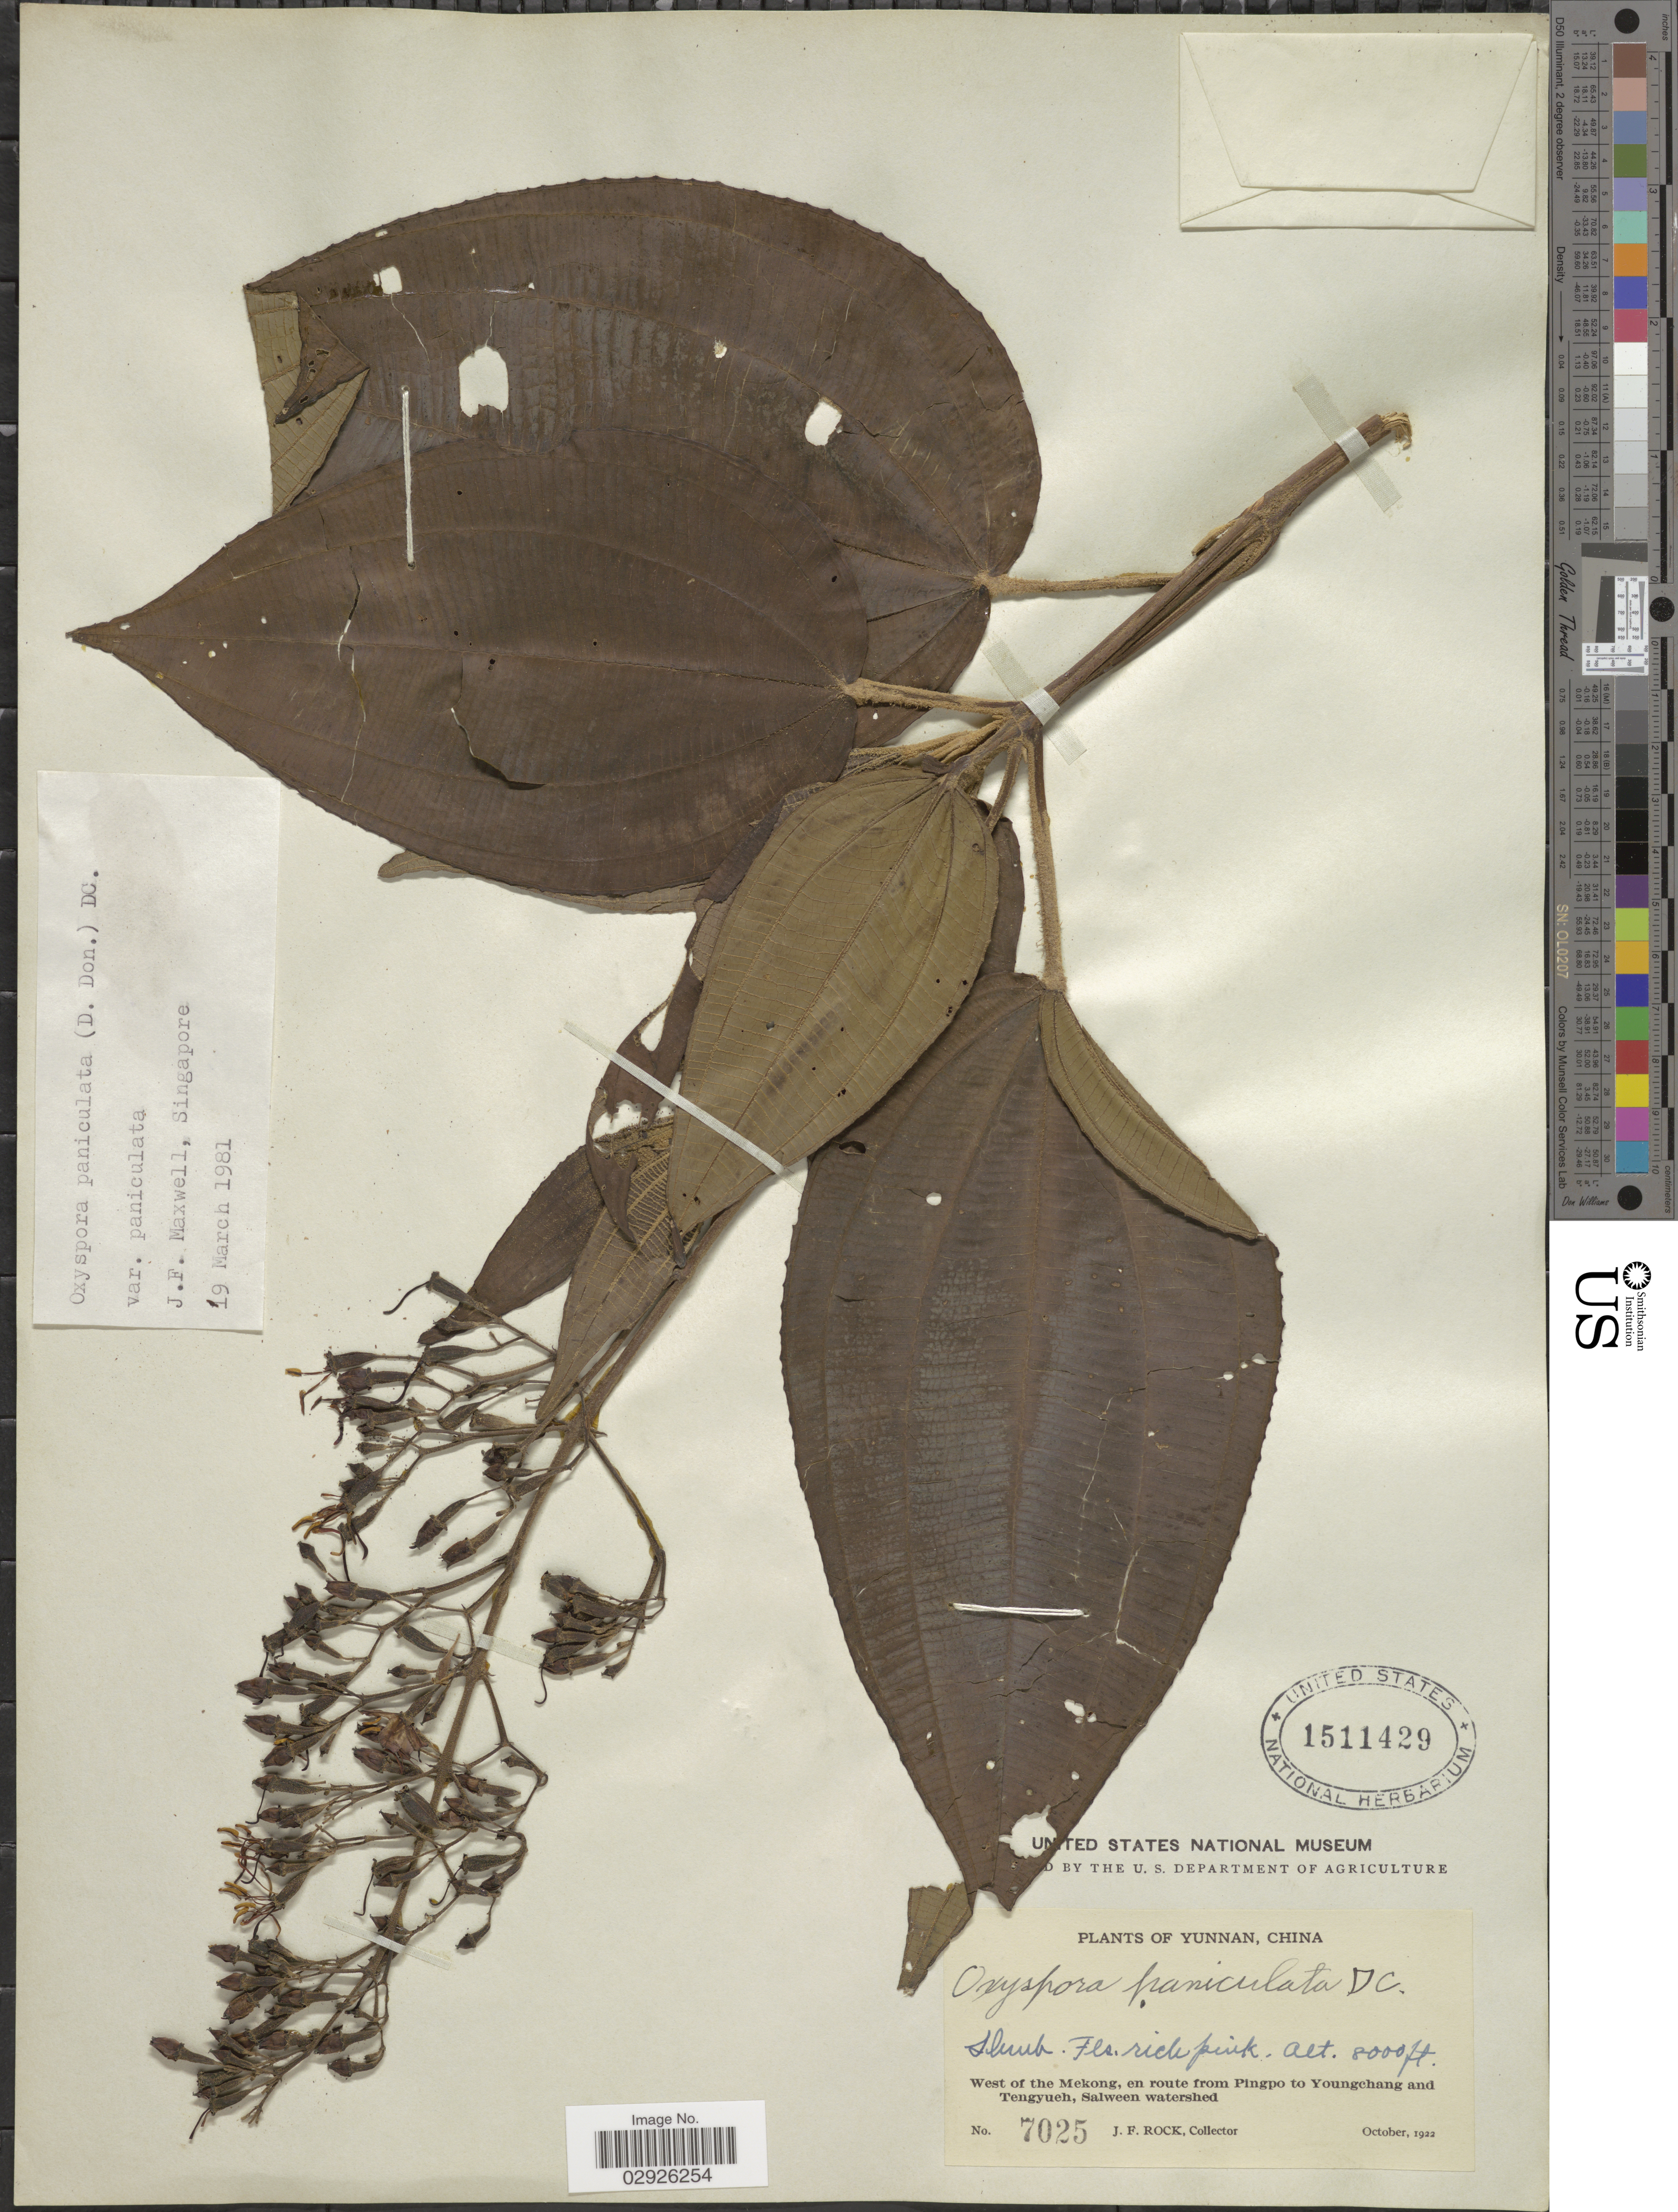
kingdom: Plantae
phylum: Tracheophyta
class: Magnoliopsida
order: Myrtales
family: Melastomataceae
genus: Oxyspora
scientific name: Oxyspora paniculata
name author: (D. Don) DC.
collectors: J. Rock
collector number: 7025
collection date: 1922-10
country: China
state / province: Yunnan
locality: West of the Mekong, en route from from Pingpo to Youngchang and Tengyueh, Salween watershed.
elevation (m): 2438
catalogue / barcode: US 1511429